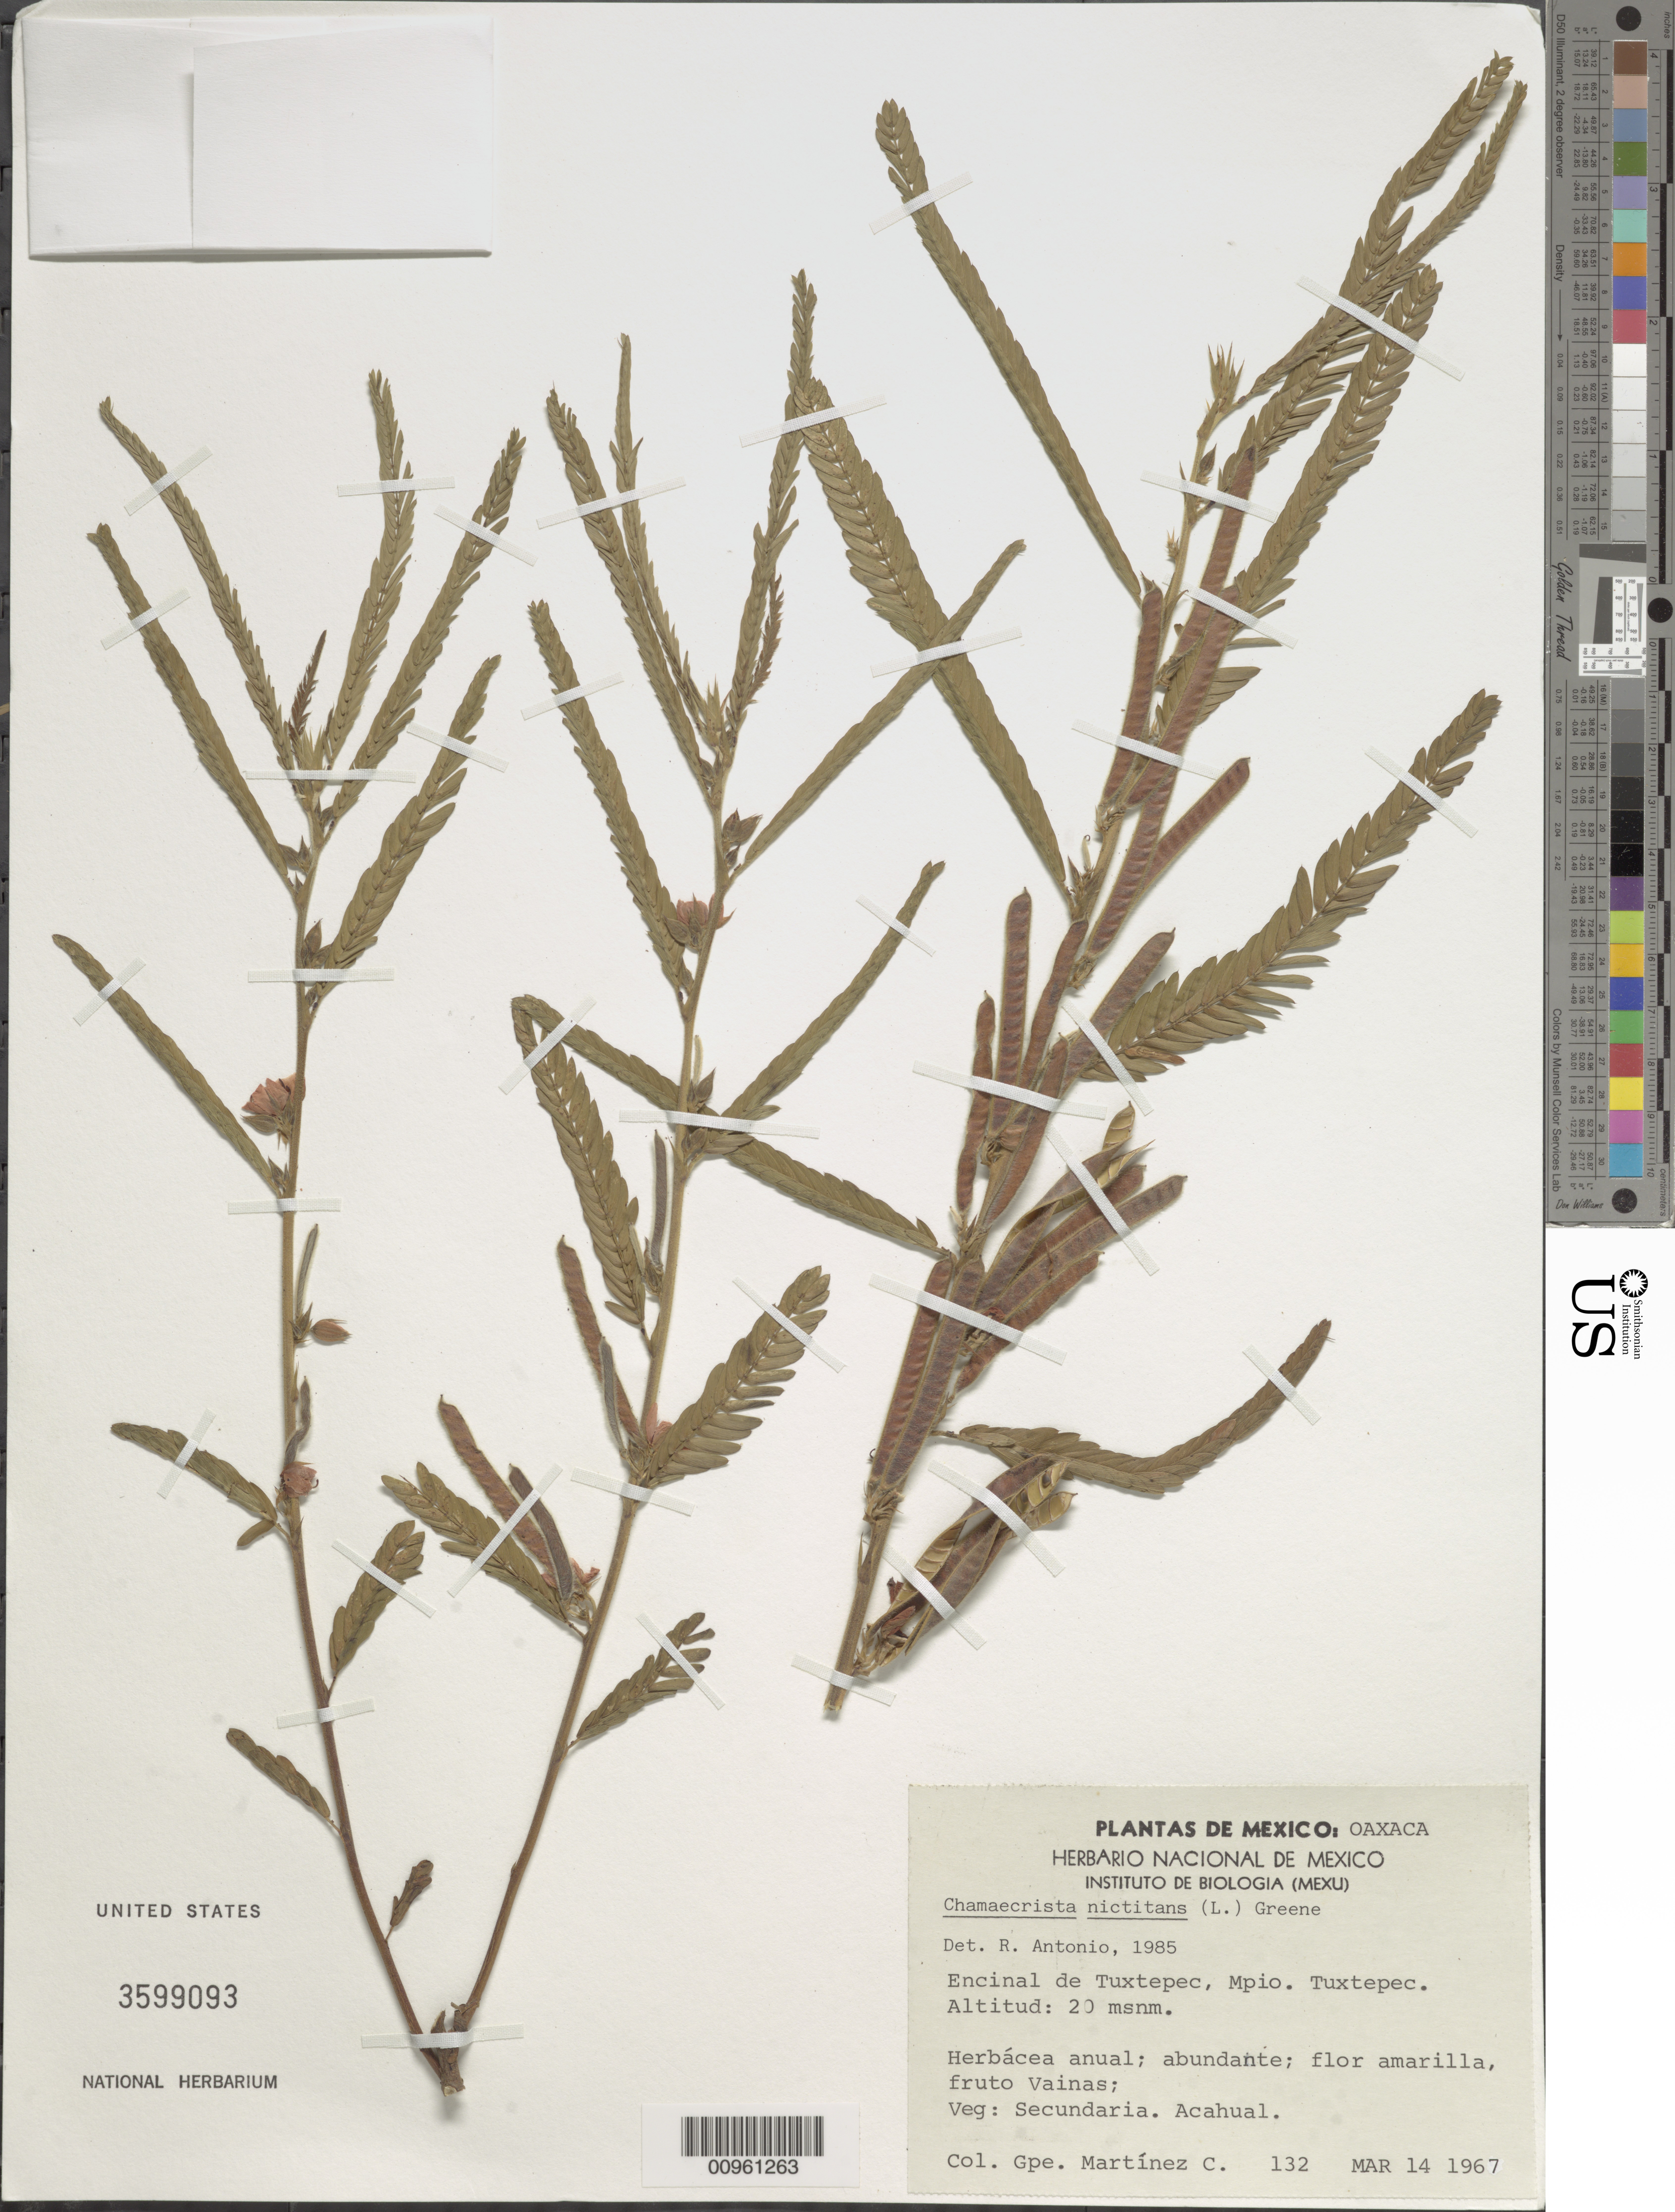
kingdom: Plantae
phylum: Tracheophyta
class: Magnoliopsida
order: Fabales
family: Fabaceae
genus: Chamaecrista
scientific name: Chamaecrista nictitans var. mensalis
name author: (Greenm.) H.S. Irwin & Barneby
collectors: G. Martinez C.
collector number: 132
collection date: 1967-03-14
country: Mexico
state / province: Oaxaca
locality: Encinal de Tuxtepec, Mpio. Tuxtepec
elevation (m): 20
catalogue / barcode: US 3599093